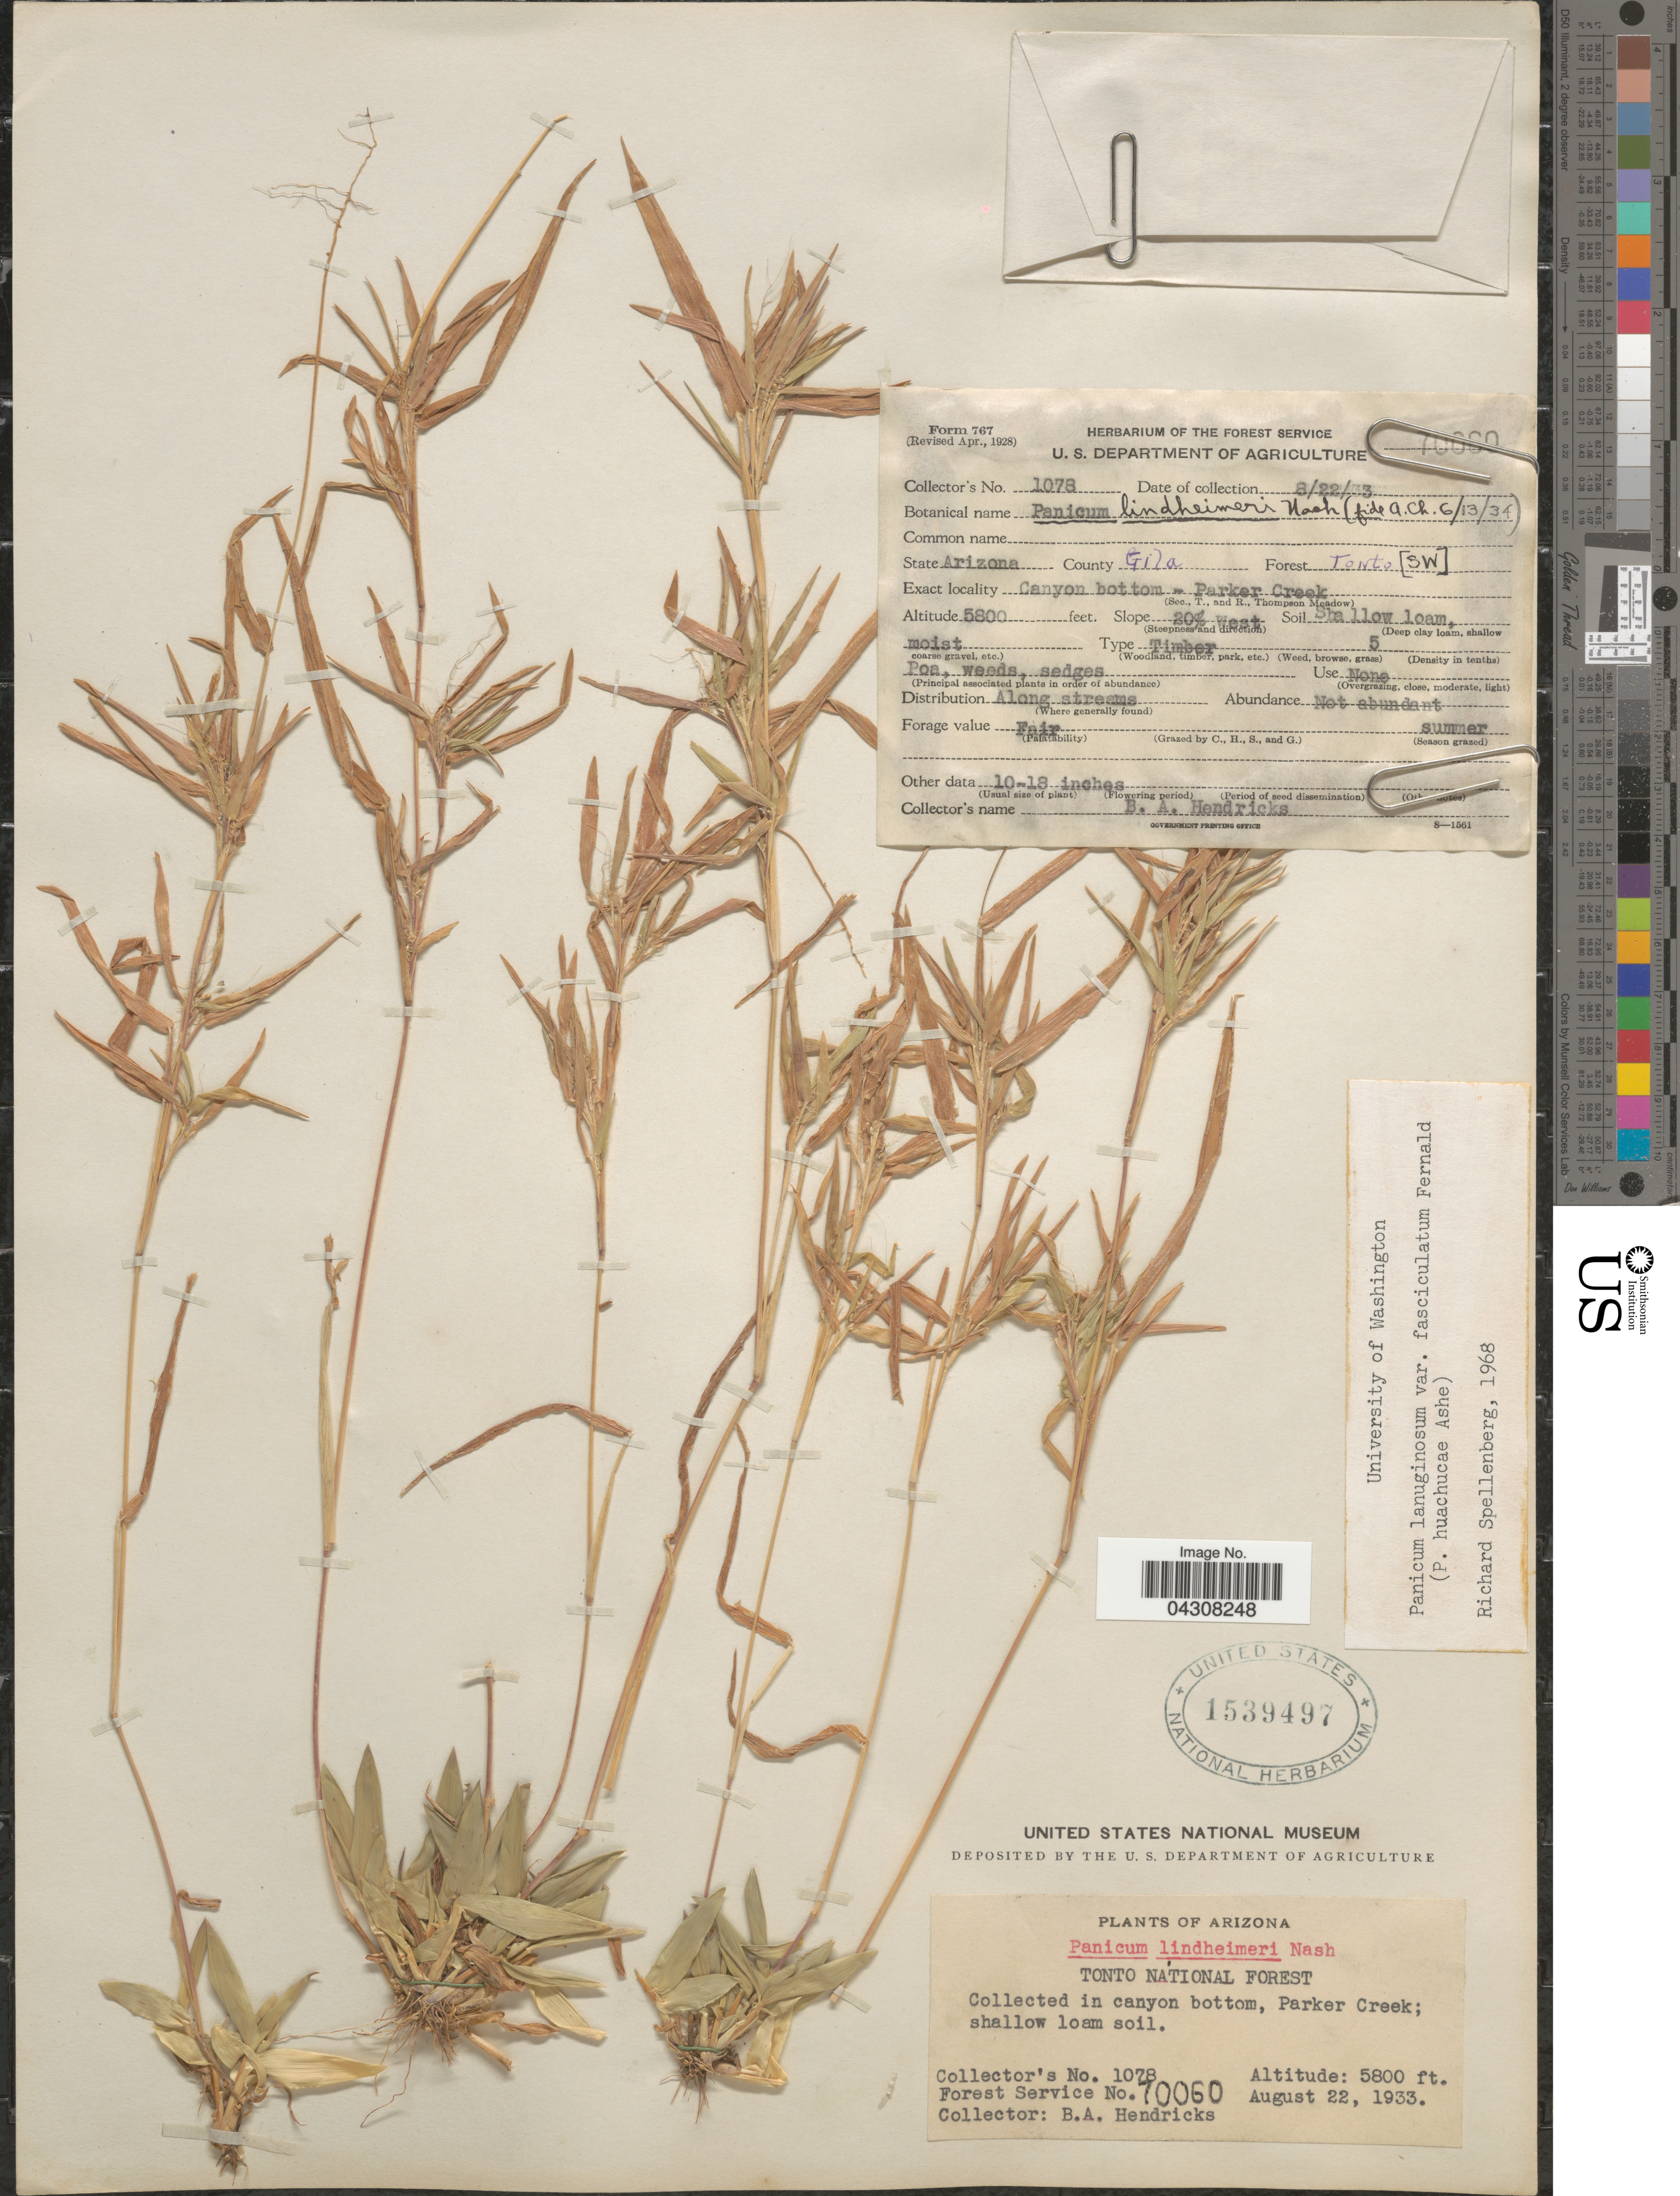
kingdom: Plantae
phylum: Tracheophyta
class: Liliopsida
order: Poales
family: Poaceae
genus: Dichanthelium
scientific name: Dichanthelium acuminatum var. acuminatum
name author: (Sw.) Gould & C.A. Clark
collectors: B. Hendricks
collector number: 1078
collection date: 1933-08-22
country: United States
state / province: Arizona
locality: Tonto National Forest. In canyon bottom, Parker Creek; shallow loam soil. County Gila. Forest Tonto [SW]. Slope 20% West.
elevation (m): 1768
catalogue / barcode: US 1539497